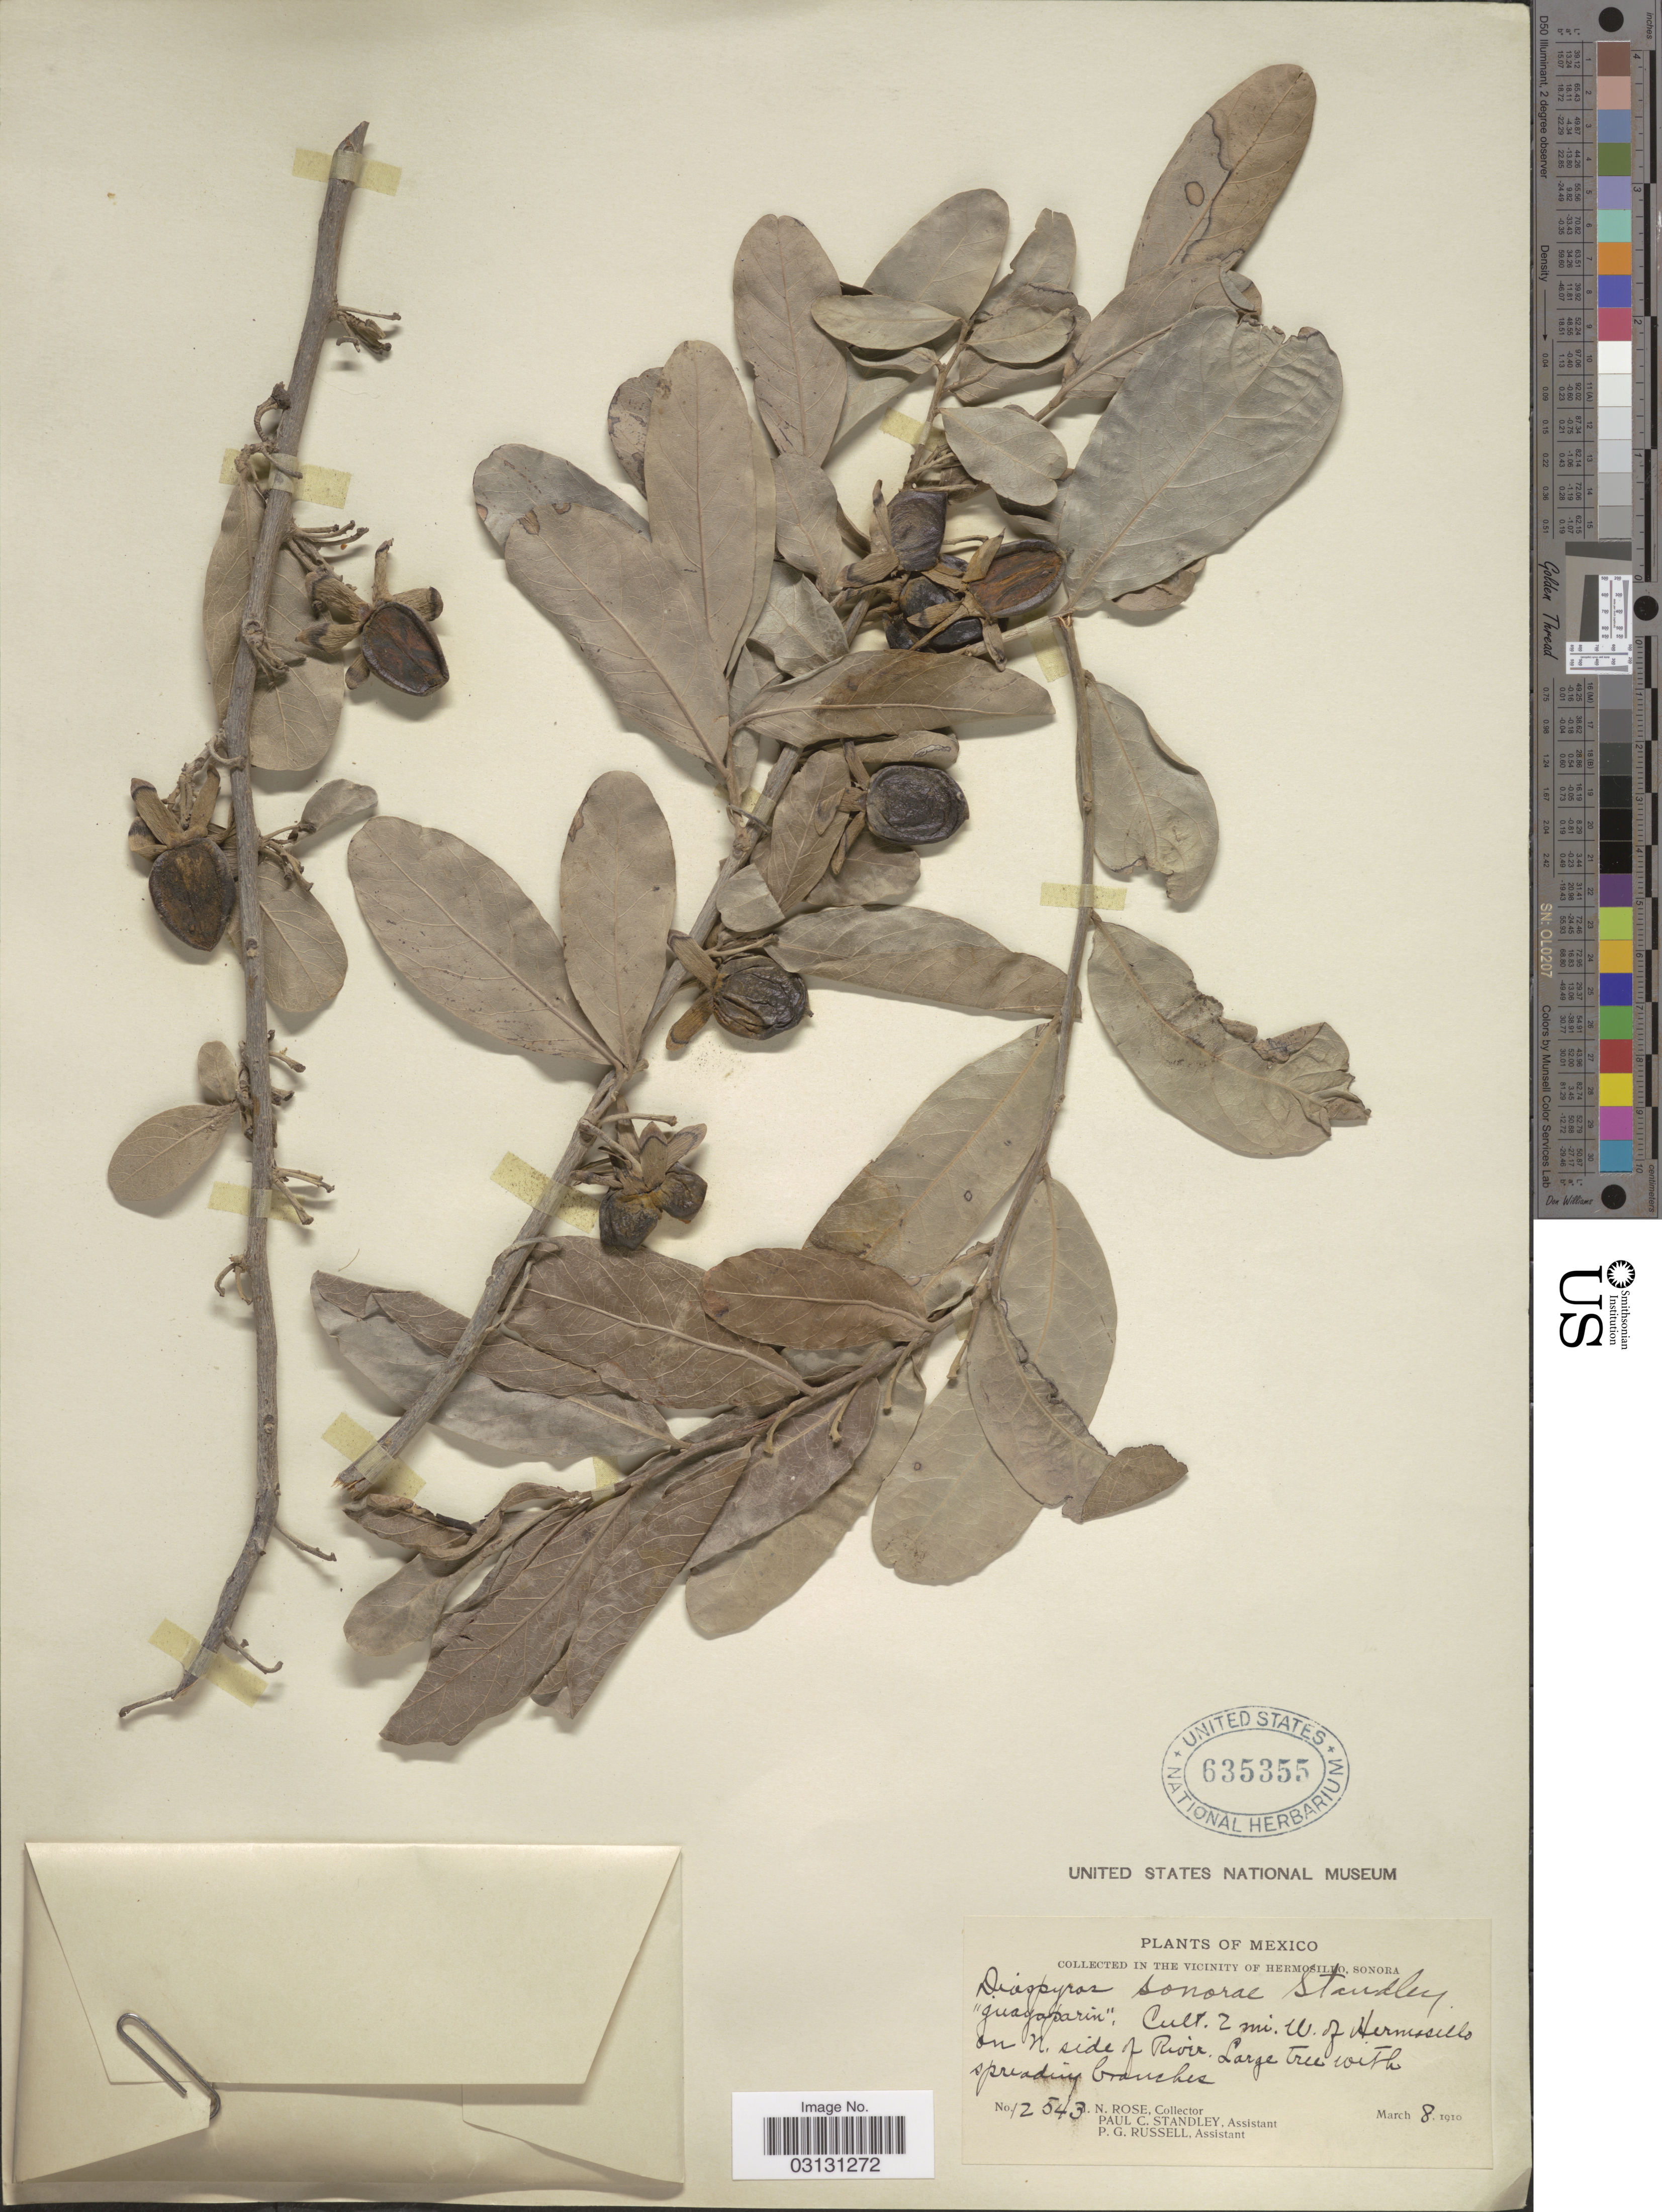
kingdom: Plantae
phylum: Tracheophyta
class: Magnoliopsida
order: Ericales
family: Ebenaceae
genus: Diospyros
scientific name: Diospyros sonorae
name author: Standl.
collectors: J. N. Rose, P. C. Standley & P. G. Russell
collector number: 12543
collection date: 1910-03-08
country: Mexico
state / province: Sonora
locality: In the Vicinity of Hermosillo. Cult. 2 mi. W. of Hermosillo on N. side of River.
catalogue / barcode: US 635355